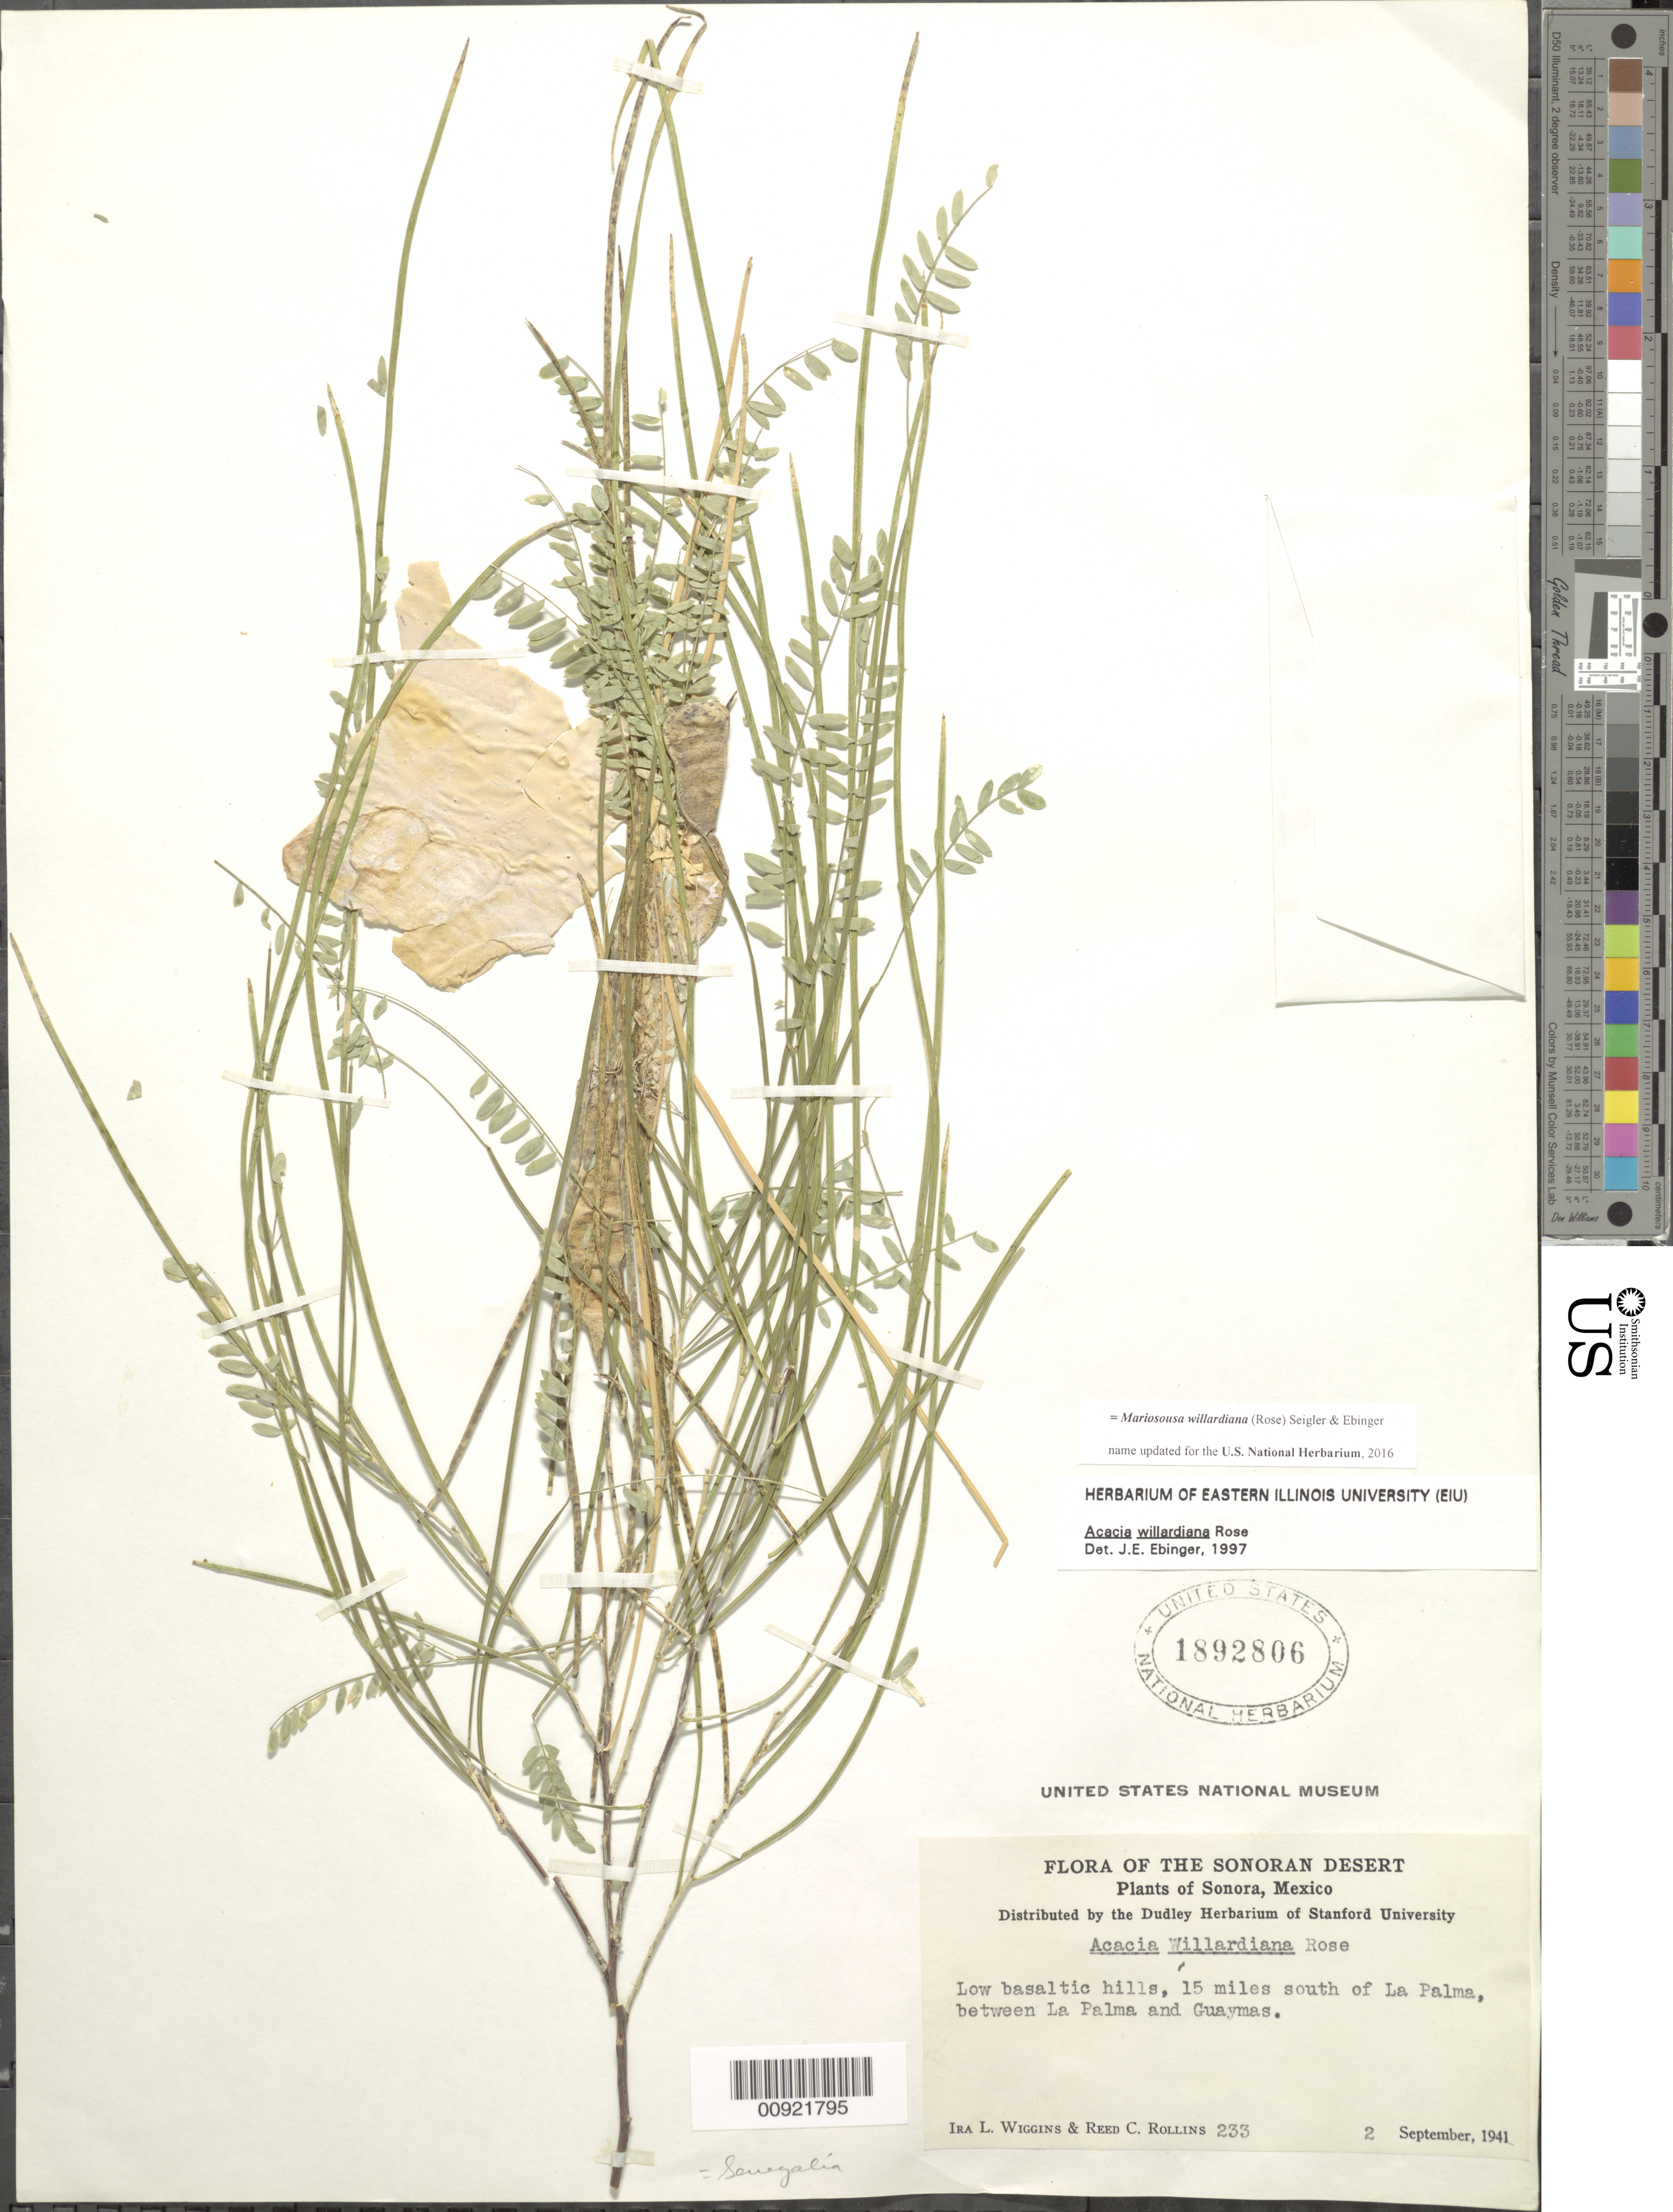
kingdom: Plantae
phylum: Tracheophyta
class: Magnoliopsida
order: Fabales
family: Fabaceae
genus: Mariosousa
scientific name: Mariosousa willardiana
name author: (Rose) Seigler & Ebinger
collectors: I. L. Wiggins & R. C. Rollins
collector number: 233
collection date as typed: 02 Sep 1941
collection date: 1941-09-02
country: Mexico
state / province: Sonora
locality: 15 miles south of La Palma, between La Palma and Guaymas.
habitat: Low basaltic hills.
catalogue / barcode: US 1892806